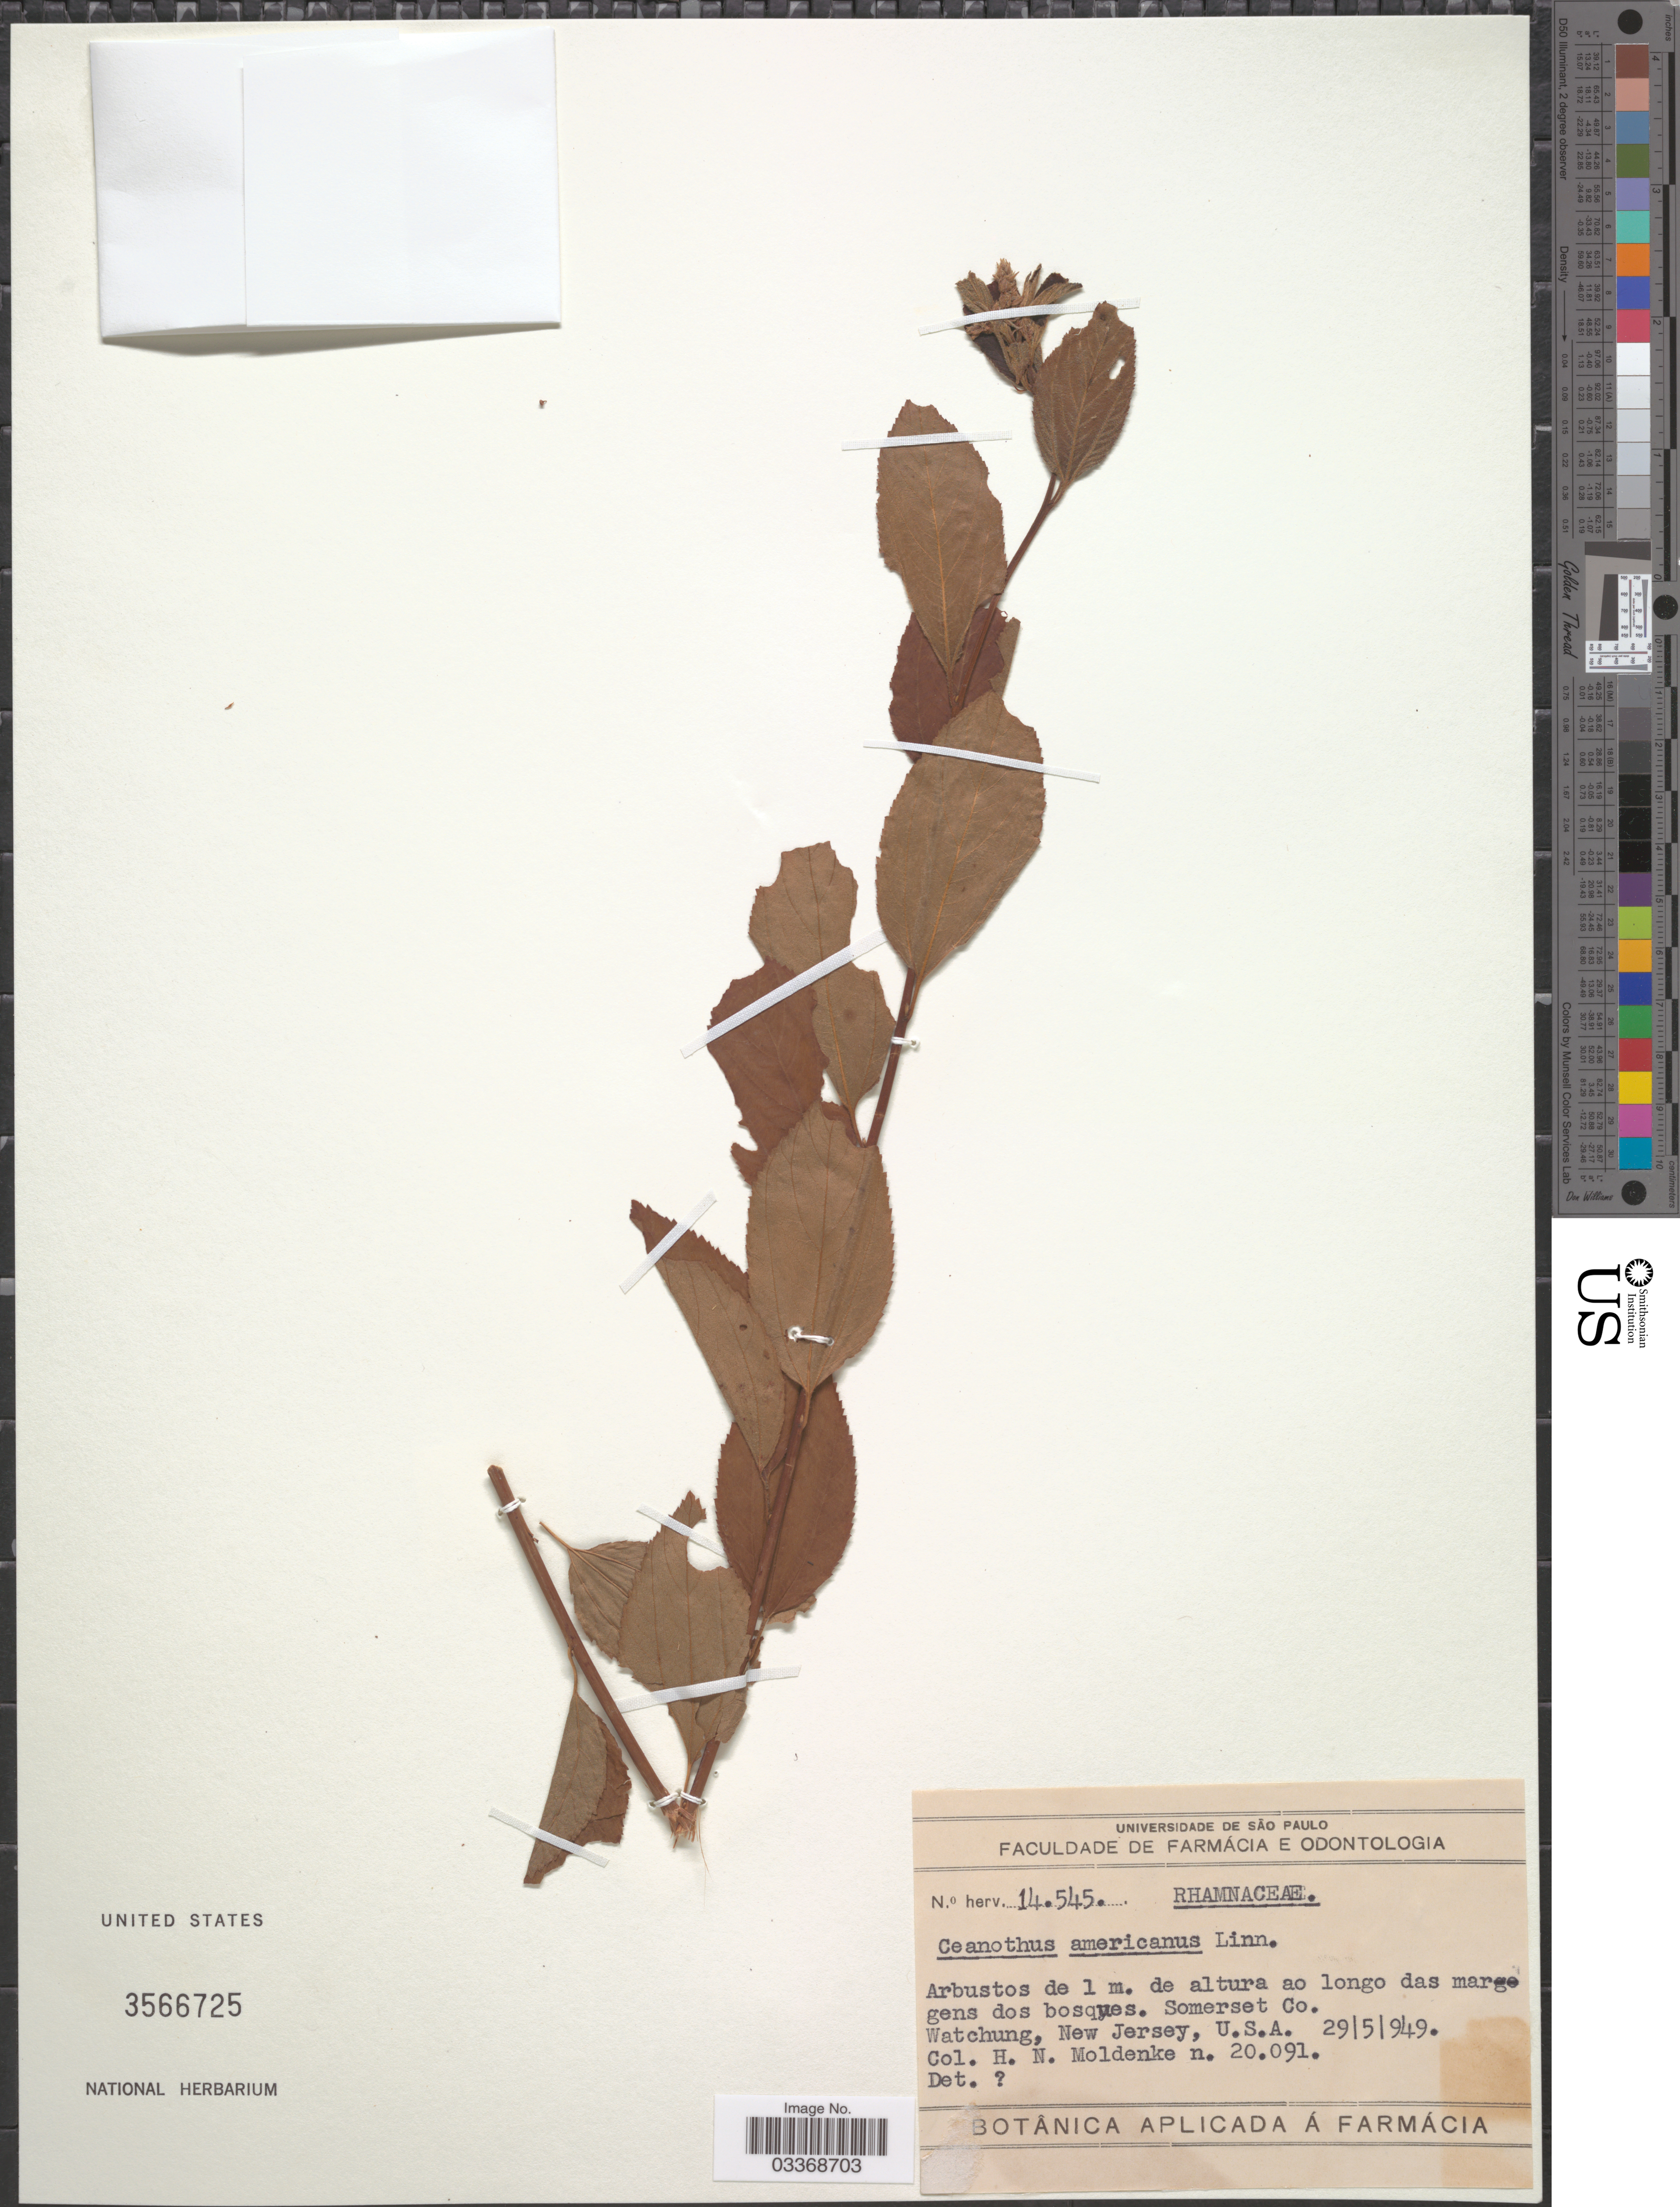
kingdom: Plantae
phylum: Tracheophyta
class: Magnoliopsida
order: Rosales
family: Rhamnaceae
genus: Ceanothus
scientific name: Ceanothus americanus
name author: L.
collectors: H. N. Moldenke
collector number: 20091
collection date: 1949-05-29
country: United States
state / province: New Jersey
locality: Somerset Co. Watchung.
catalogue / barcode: US 3566725